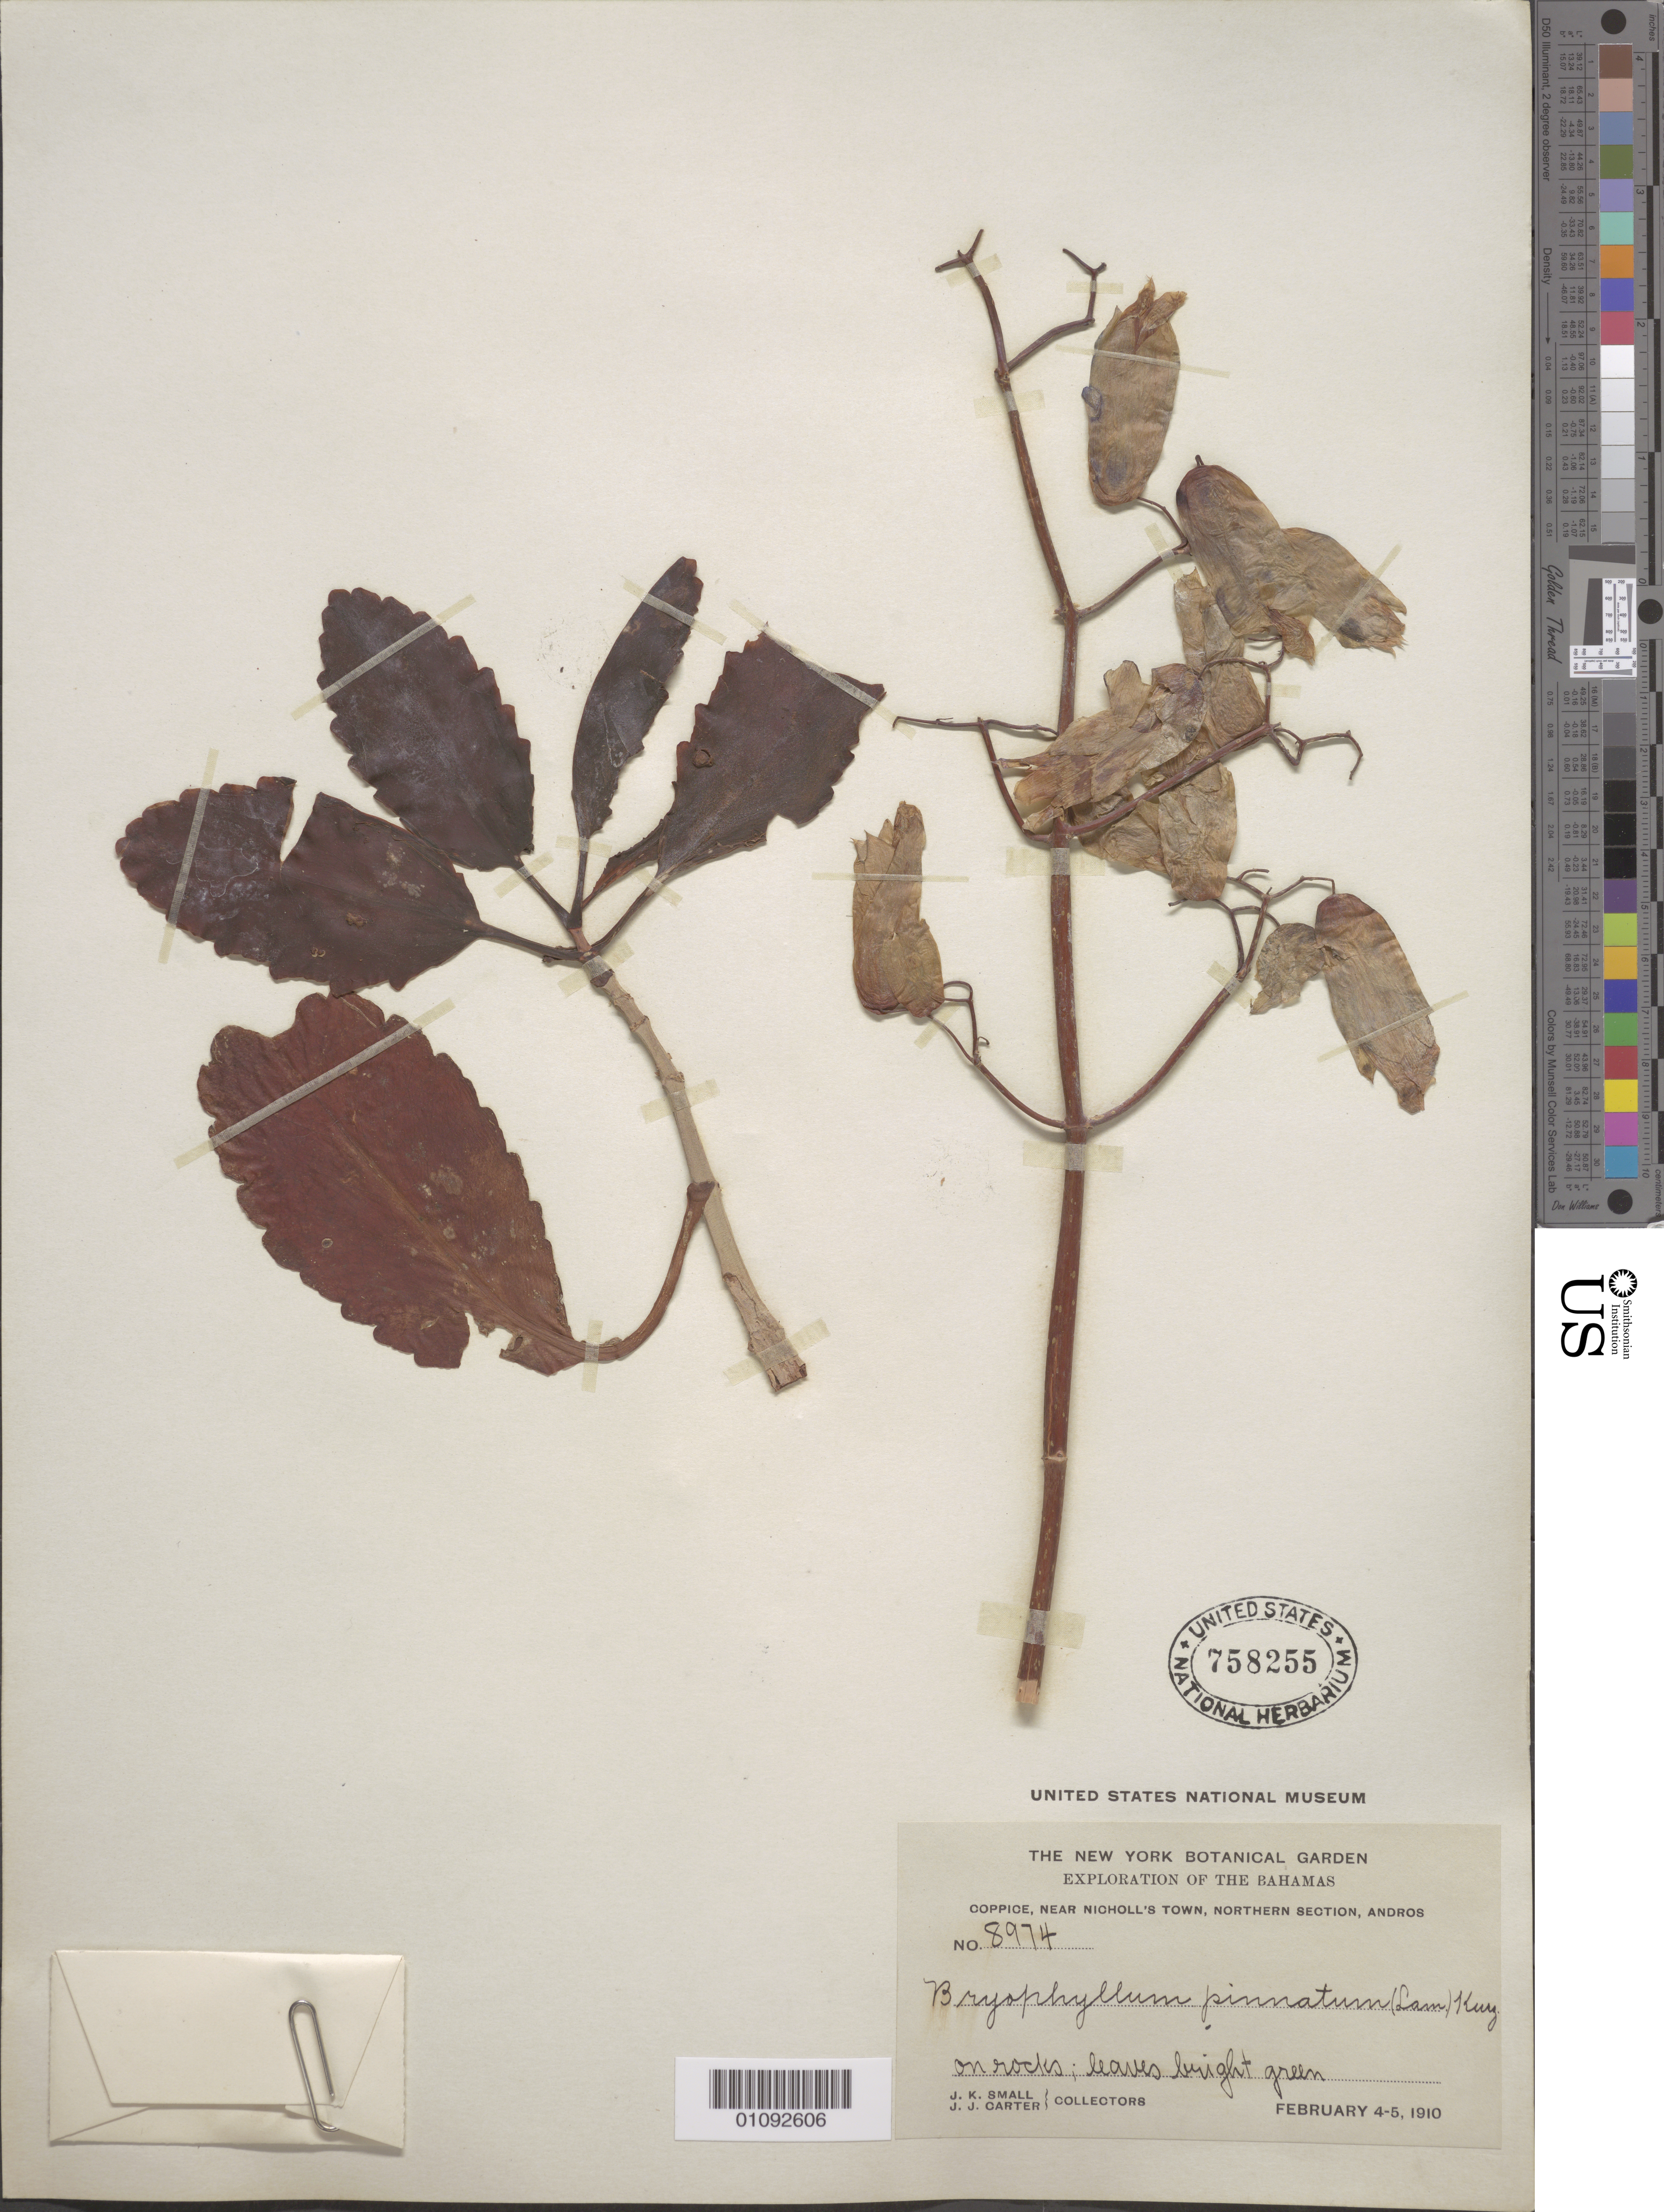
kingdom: Plantae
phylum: Tracheophyta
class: Magnoliopsida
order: Saxifragales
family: Crassulaceae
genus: Kalanchoe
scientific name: Kalanchoe pinnata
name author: (Lam.) Pers.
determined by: Strong, Mark T., (BOT), Smithsonian Institution - National Museum of Natural History (UNITED STATES)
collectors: J. K. Small & J. J. Carter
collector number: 8974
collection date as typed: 04 Feb 1910 to 05 Feb 1910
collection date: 1910-02-04/1910-02-05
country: Bahamas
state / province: North Andros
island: Andros I.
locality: Coppice, near Nicholl's town.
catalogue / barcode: US 758255